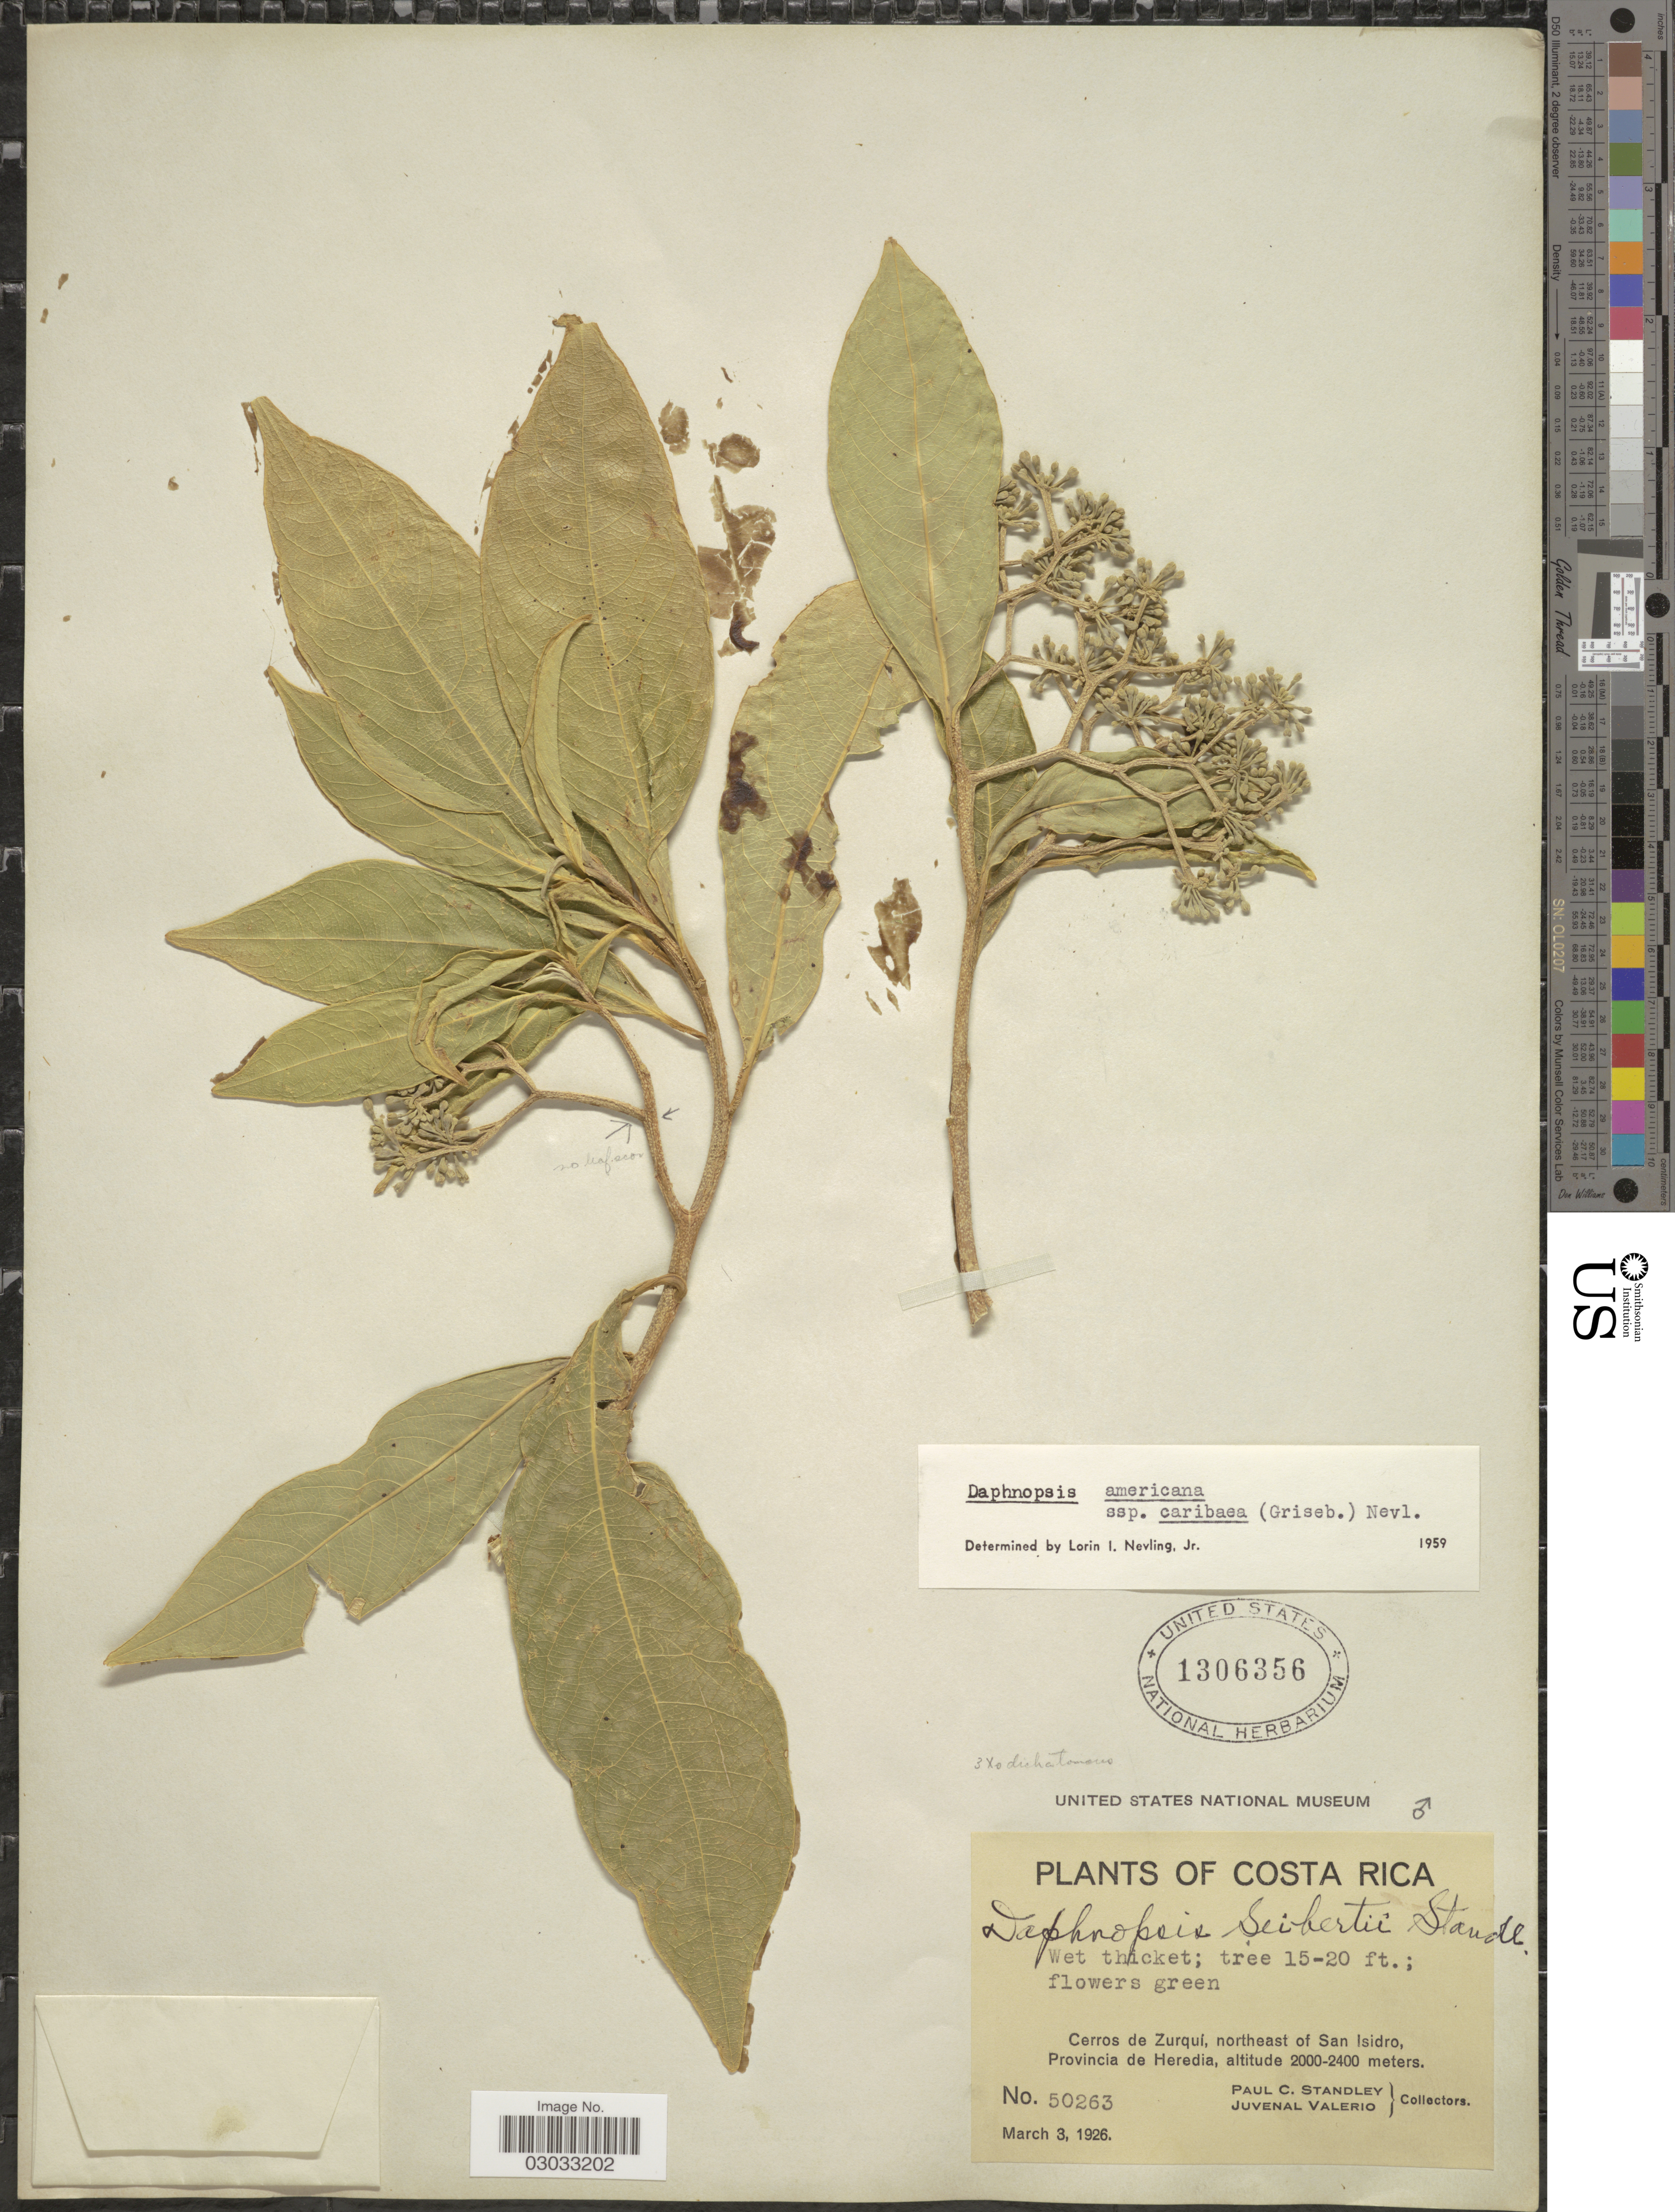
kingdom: Plantae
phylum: Tracheophyta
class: Magnoliopsida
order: Malvales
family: Thymelaeaceae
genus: Daphnopsis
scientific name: Daphnopsis americana subsp. caribaea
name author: (Griseb.) Nevling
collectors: P. C. Standley & J. Valerio R.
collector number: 50263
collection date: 1926-03-03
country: Costa Rica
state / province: Heredia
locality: Cerros de Zurqui, northeast of San Isidro, Provincia de Heredia.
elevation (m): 2000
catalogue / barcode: US 1306356